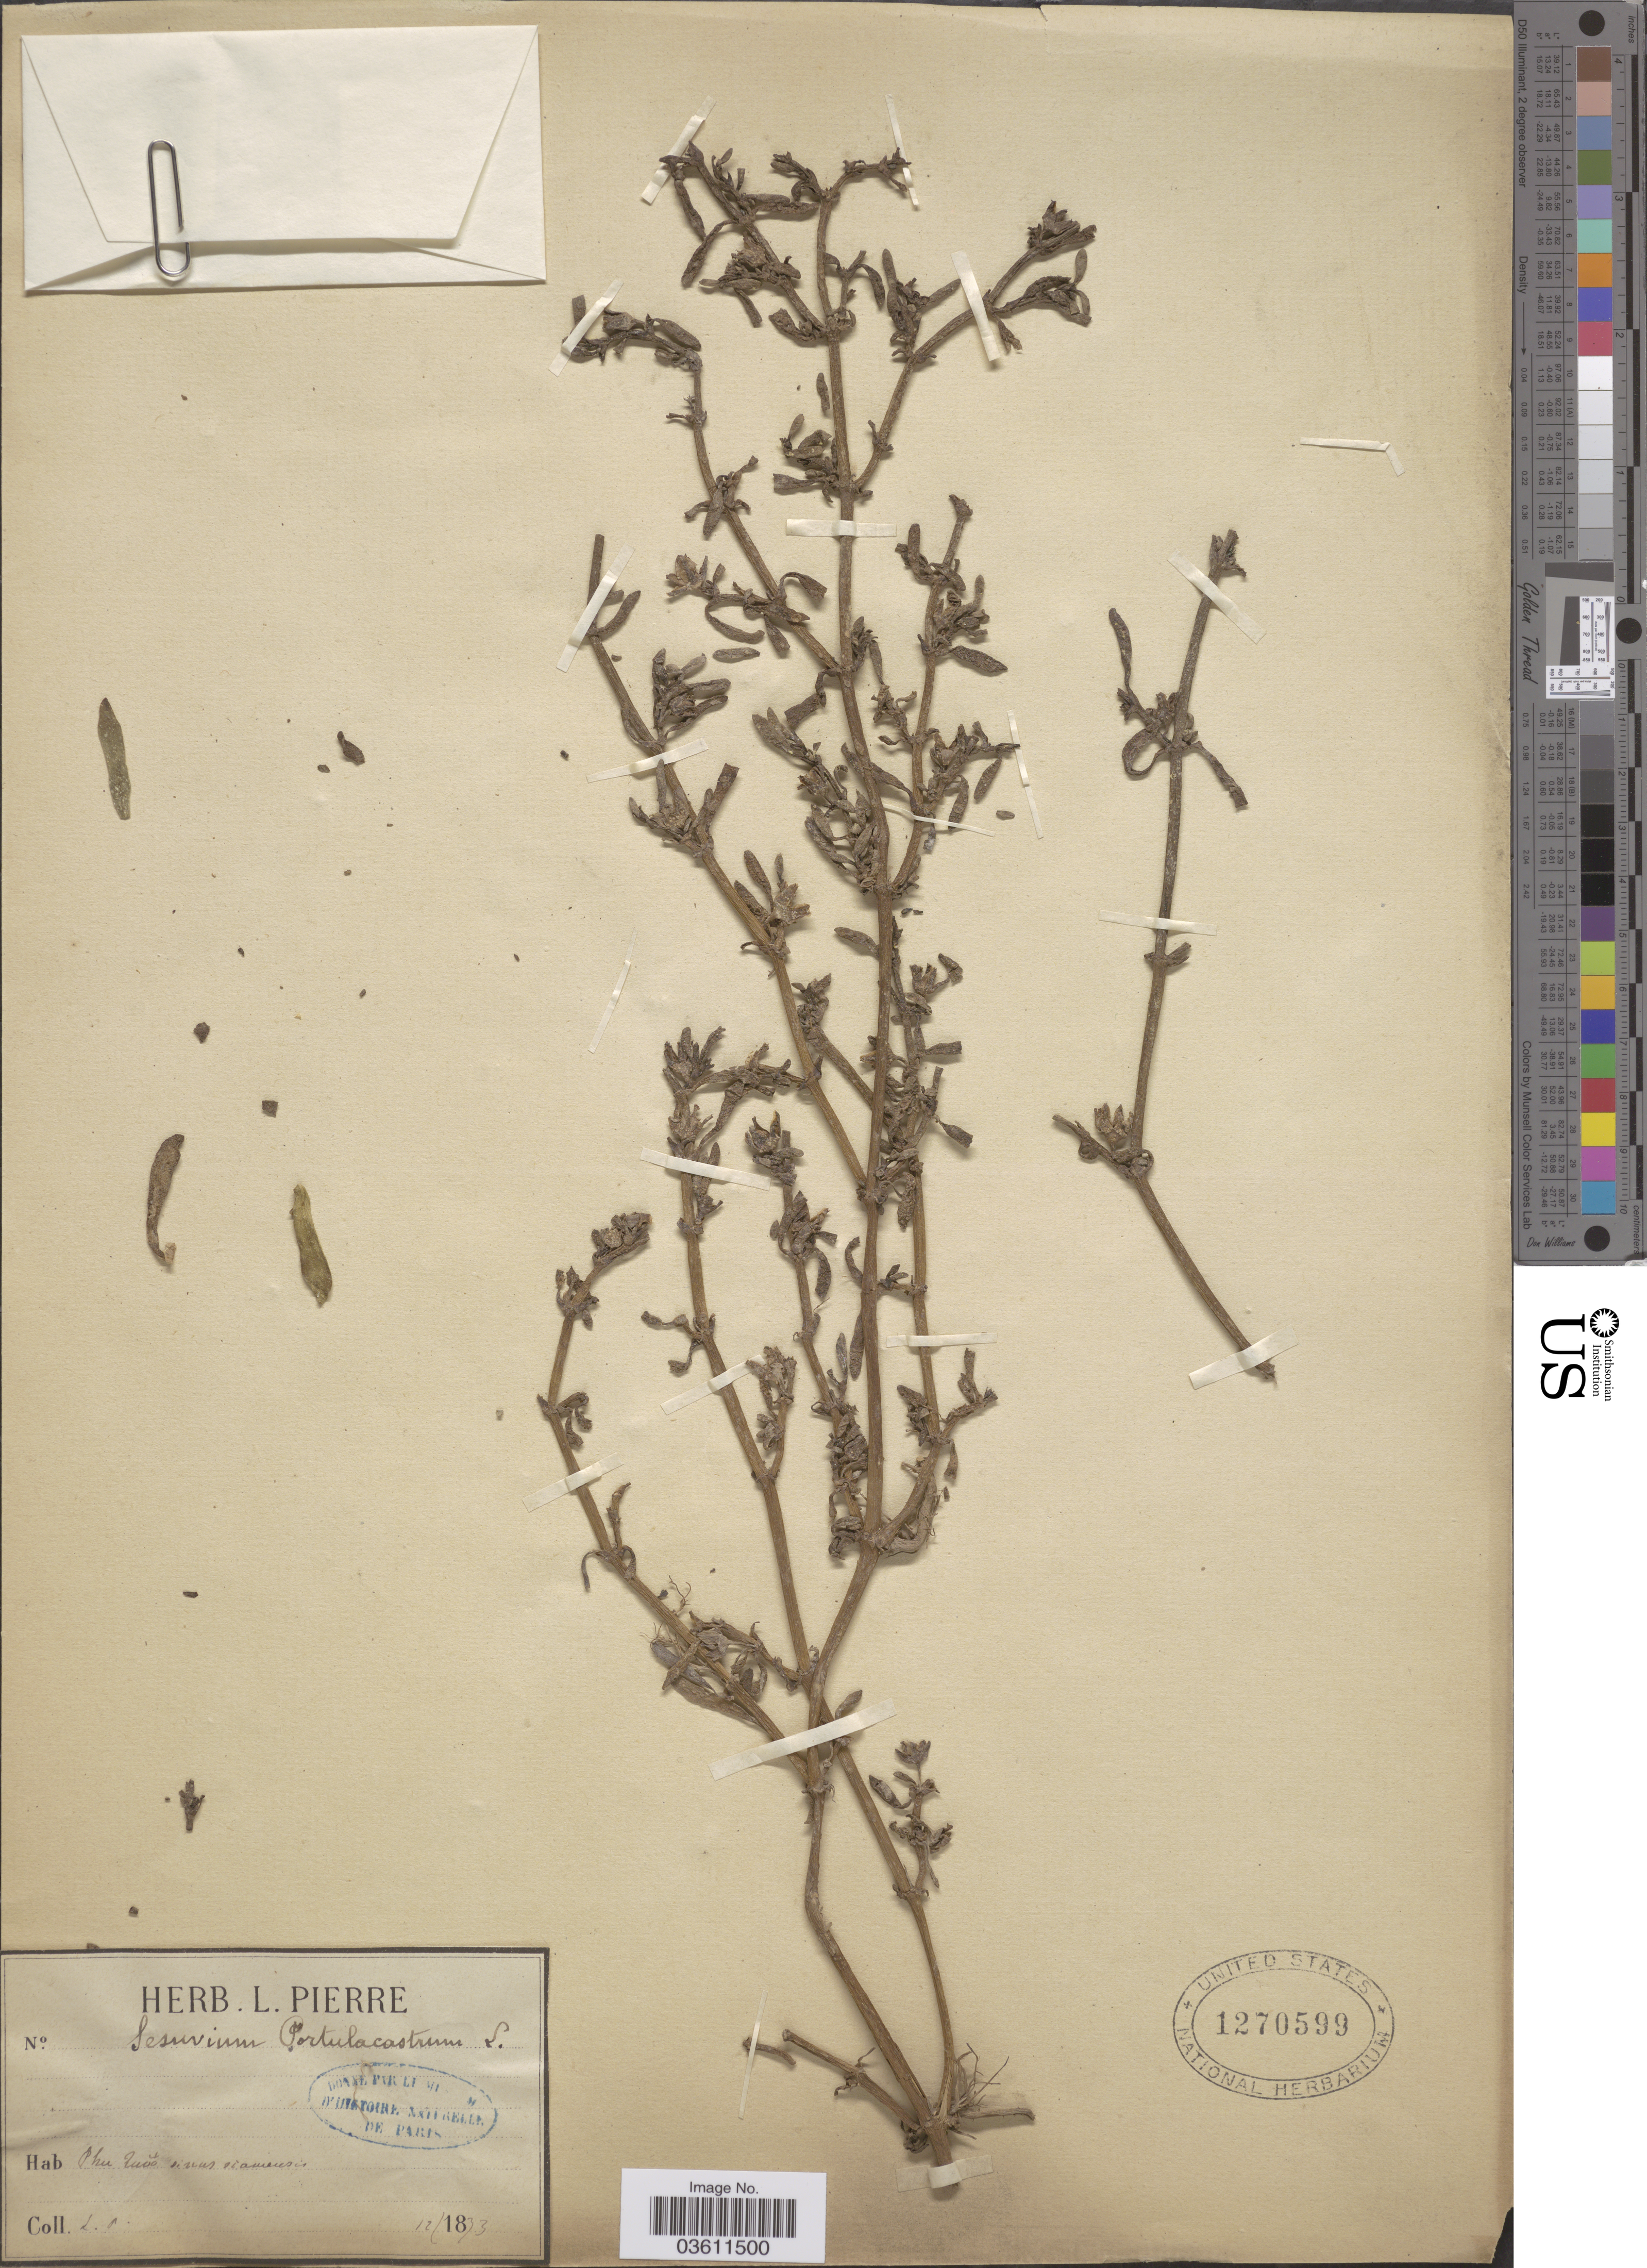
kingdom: Plantae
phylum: Tracheophyta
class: Magnoliopsida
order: Caryophyllales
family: Aizoaceae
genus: Sesuvium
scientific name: Sesuvium portulacastrum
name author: (L.) L.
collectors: L. Pierre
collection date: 1873-12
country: Thailand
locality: Phu Quoc siccus siamensis.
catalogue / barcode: US 1270599